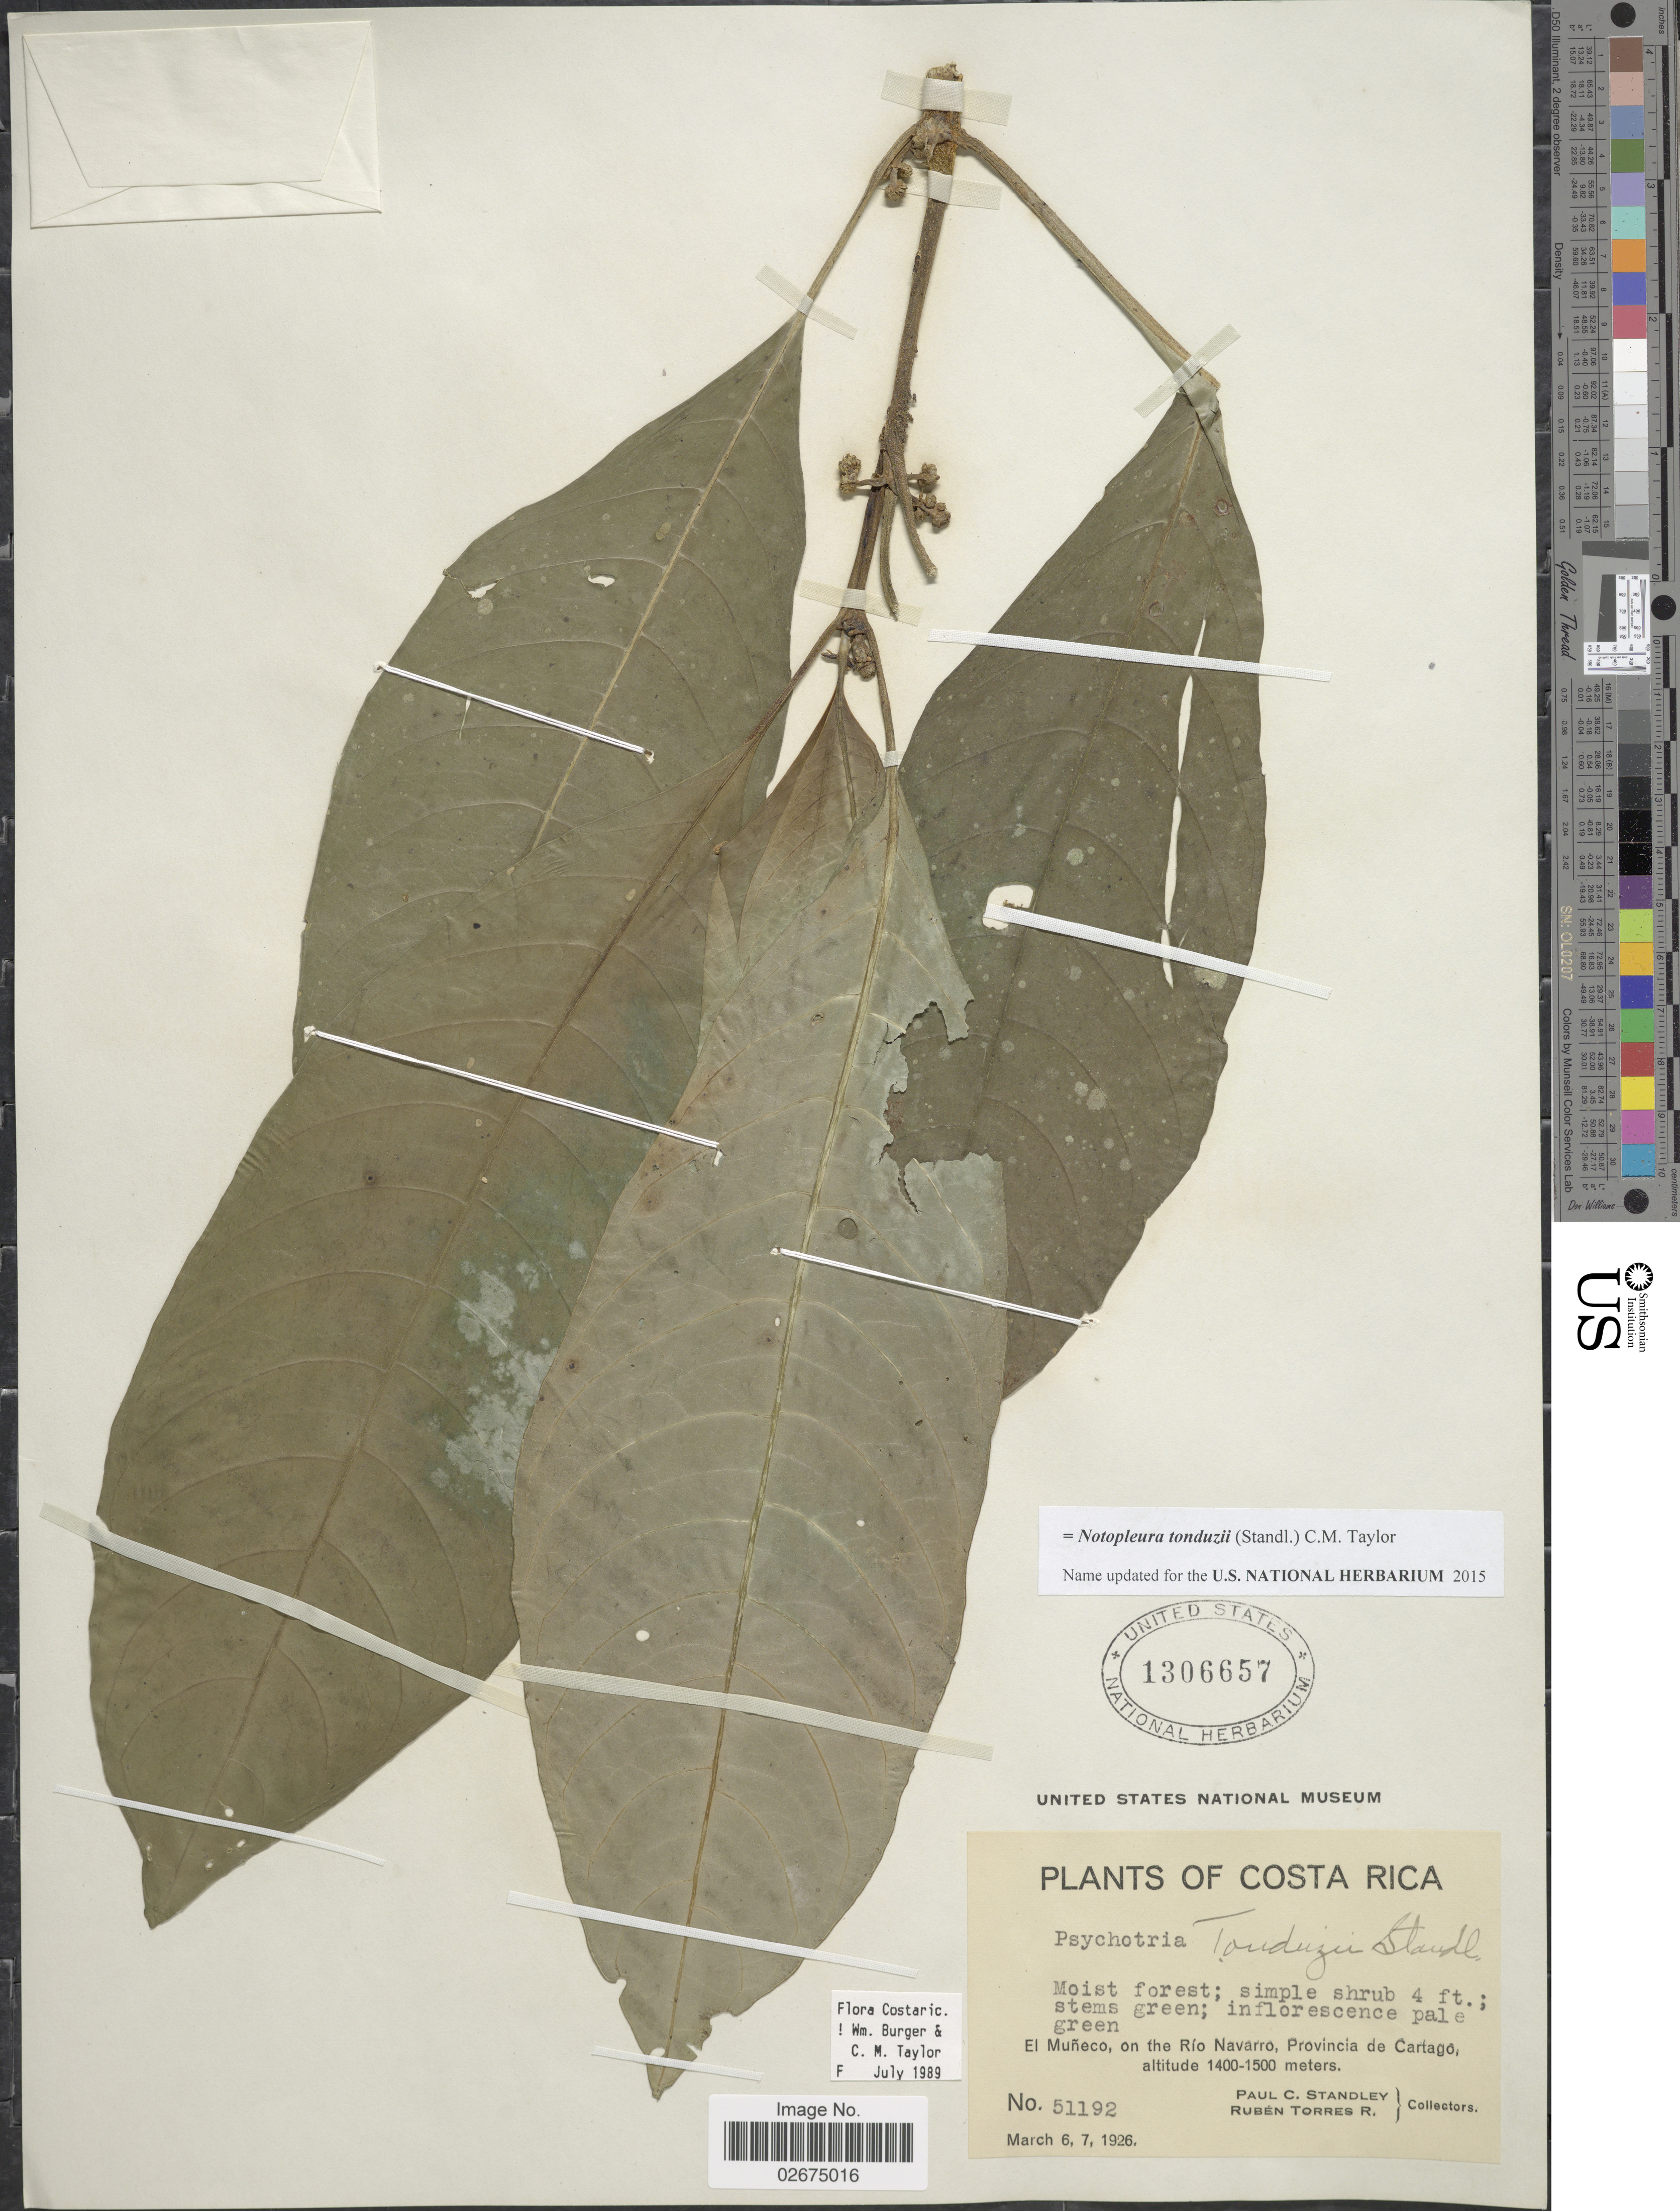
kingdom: Plantae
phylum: Tracheophyta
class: Magnoliopsida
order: Gentianales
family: Rubiaceae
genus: Notopleura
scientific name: Notopleura tonduzii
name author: (Standl.) C.M. Taylor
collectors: P. C. Standley & R. Torres Rojas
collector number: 51192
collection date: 1926-03-06/1926-03-07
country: Costa Rica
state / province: Cartago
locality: El Muneco, on the Rio Navarro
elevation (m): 1400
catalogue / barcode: US 1306657